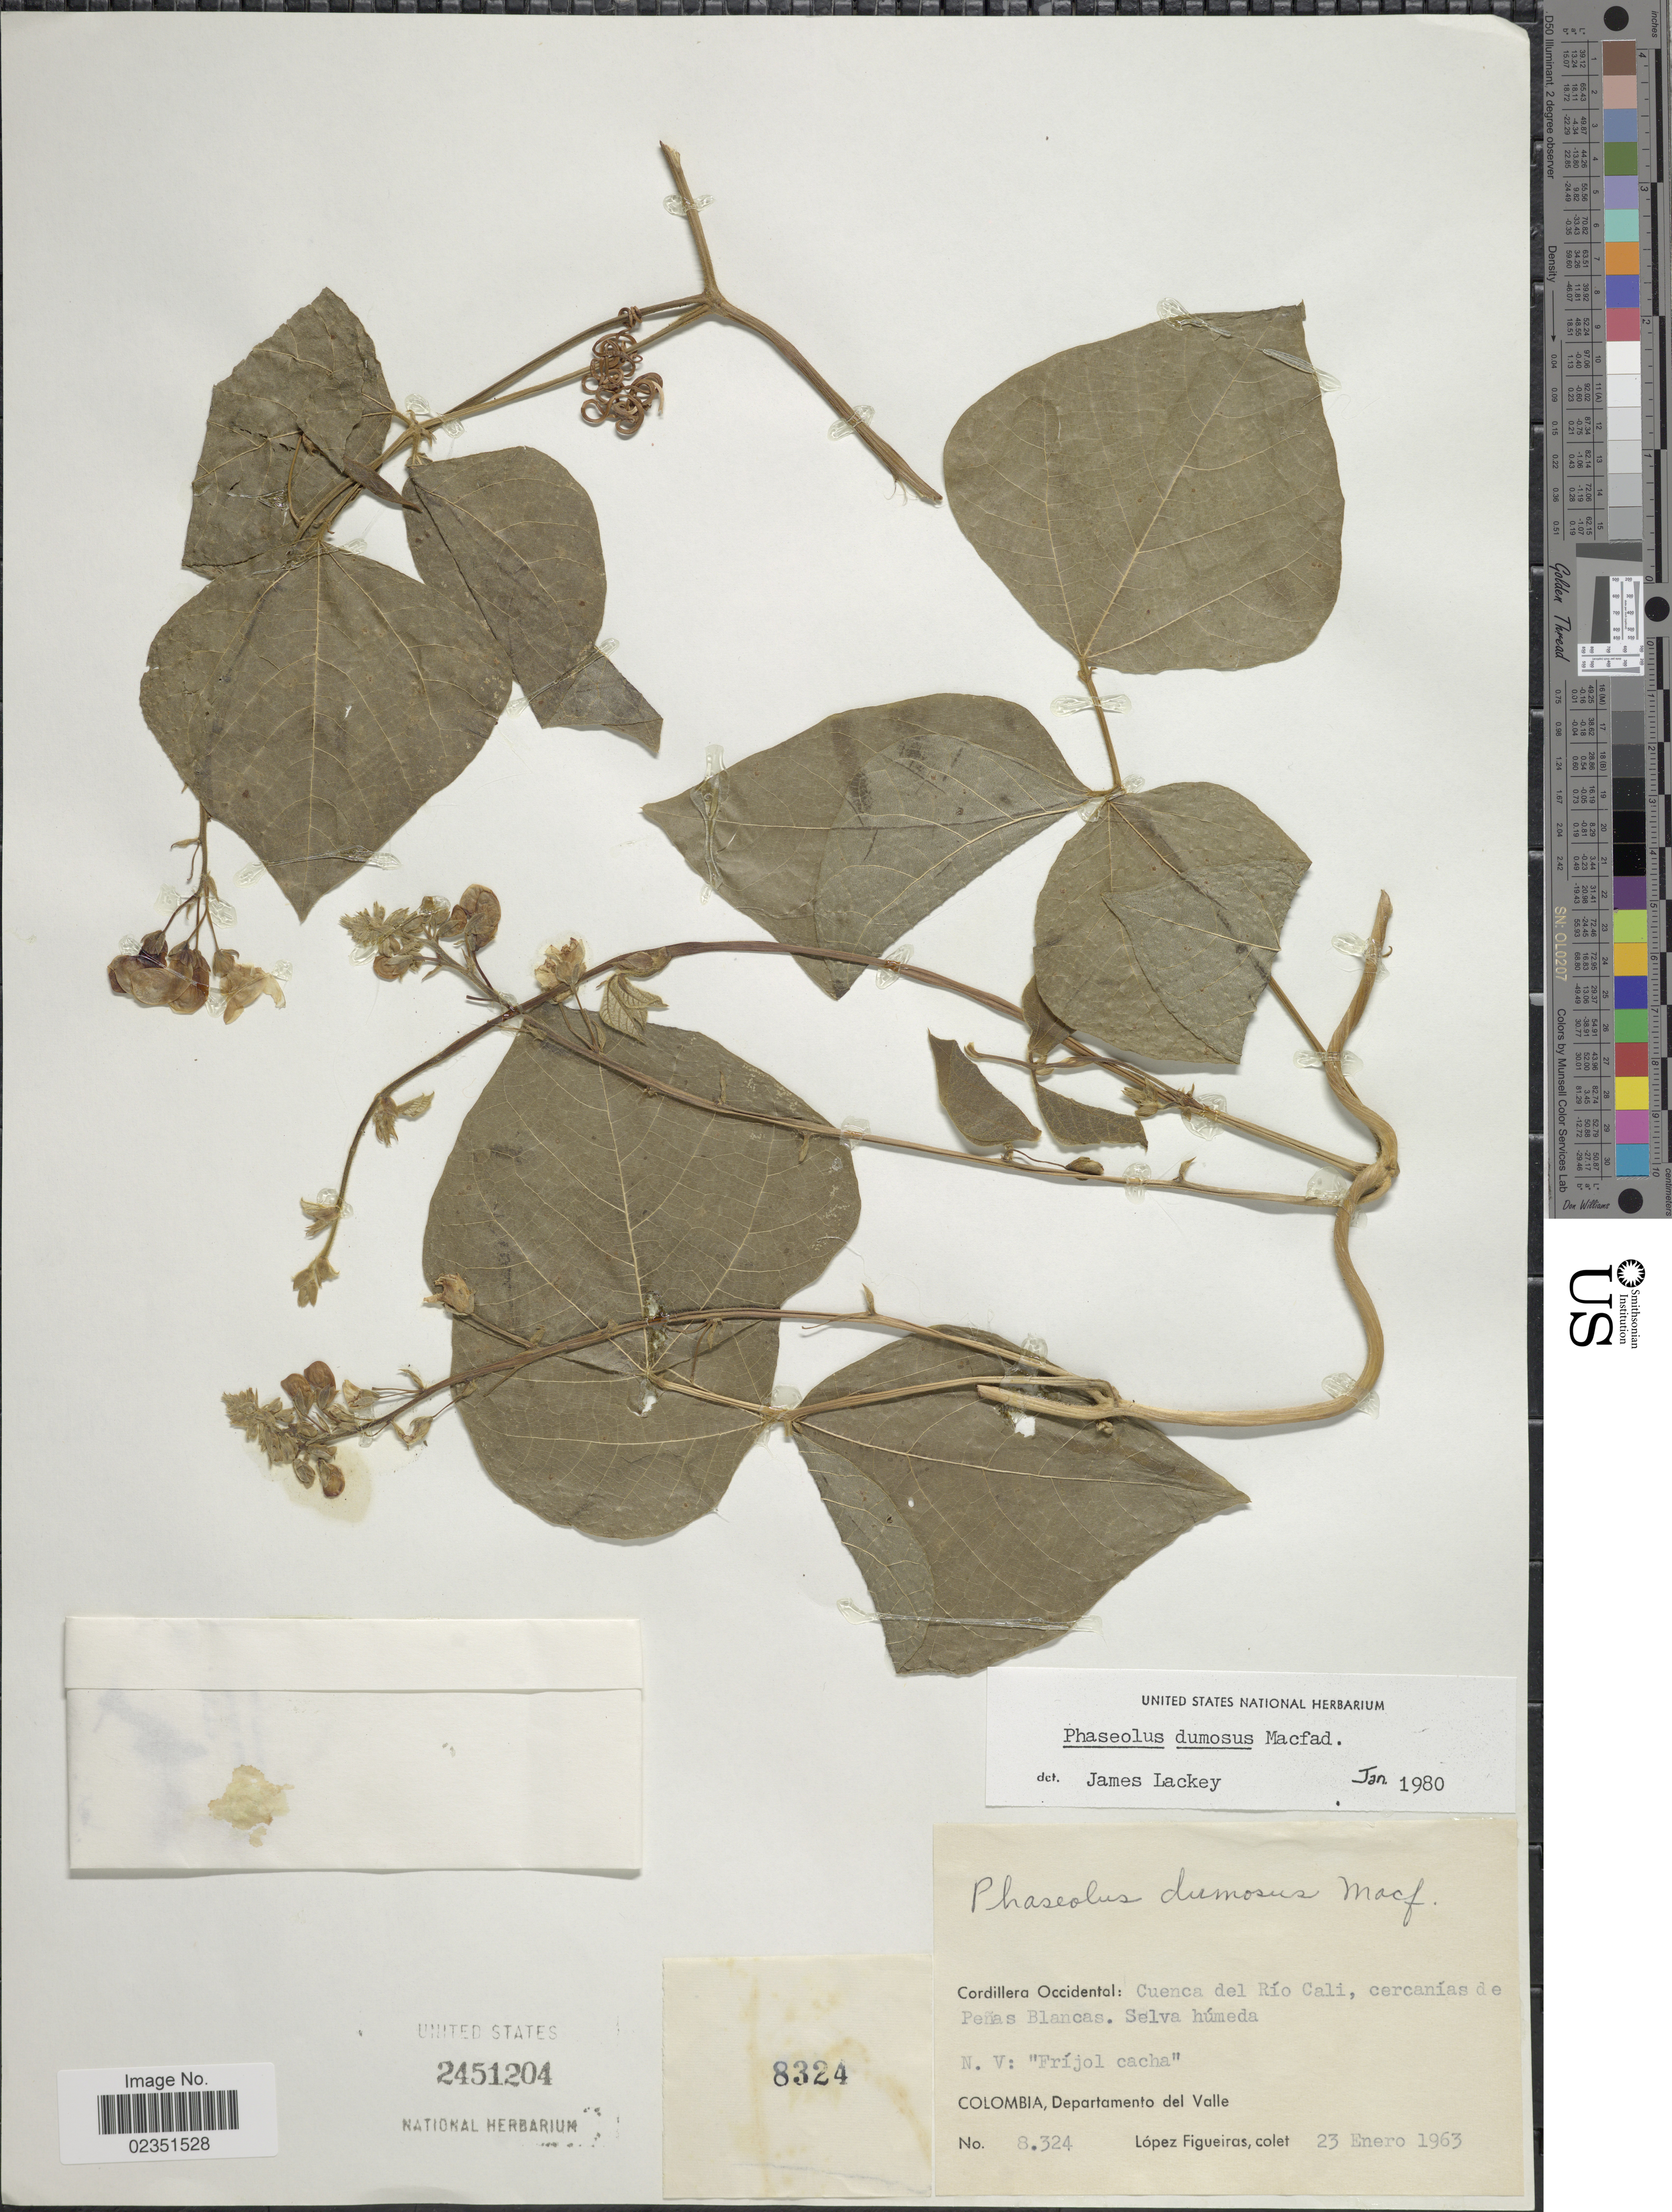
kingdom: Plantae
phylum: Tracheophyta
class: Magnoliopsida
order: Fabales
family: Fabaceae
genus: Phaseolus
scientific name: Phaseolus dumosus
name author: Macfad.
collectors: M. López Figueiras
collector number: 8324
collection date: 1963-01-23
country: Colombia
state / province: Valle del Cauca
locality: Departamento del Valle. Cordillera Occidental: Cuenca del Rio Cali, cercanias de Penas Blancas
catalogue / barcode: US 2451204